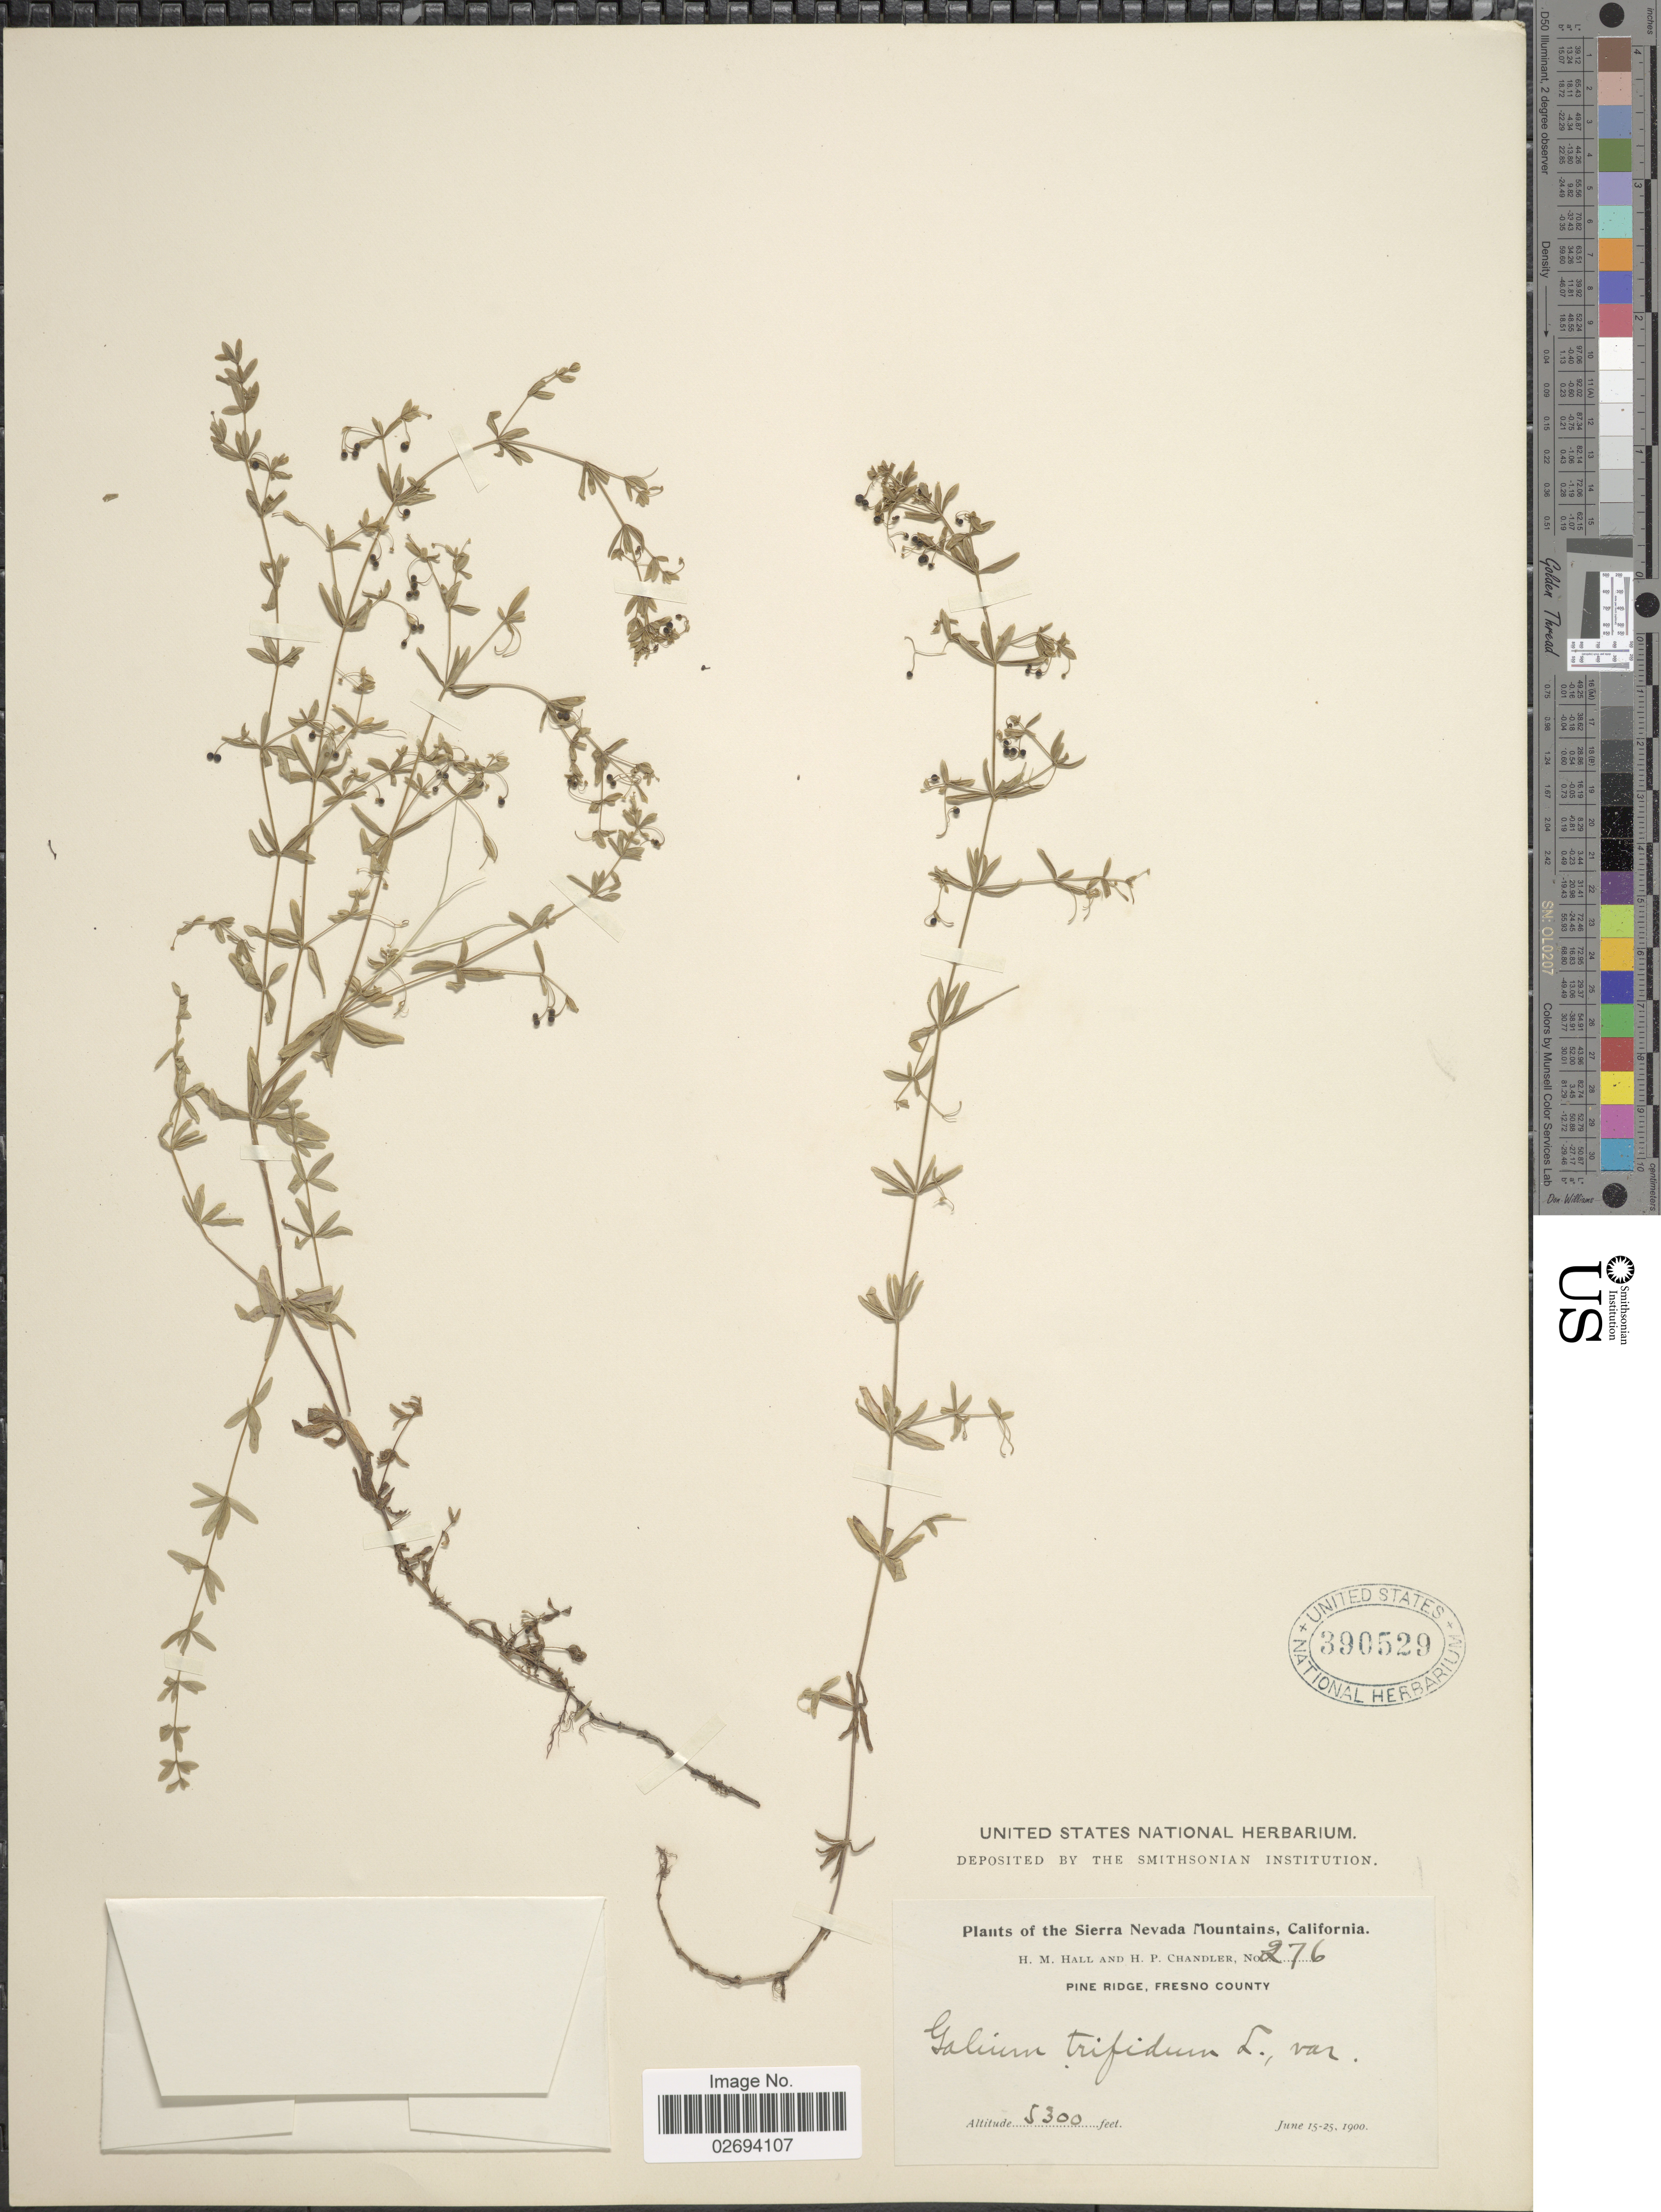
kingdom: Plantae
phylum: Tracheophyta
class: Magnoliopsida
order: Gentianales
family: Rubiaceae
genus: Galium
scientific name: Galium trifidum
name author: L.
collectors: H. M. Hall & H. Chandler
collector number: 276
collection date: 1900-06-15/1900-06-25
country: United States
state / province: California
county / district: Fresno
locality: Sierra Nevada Mountains, Pine Ridge, Fresno County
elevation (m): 1615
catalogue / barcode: US 390529